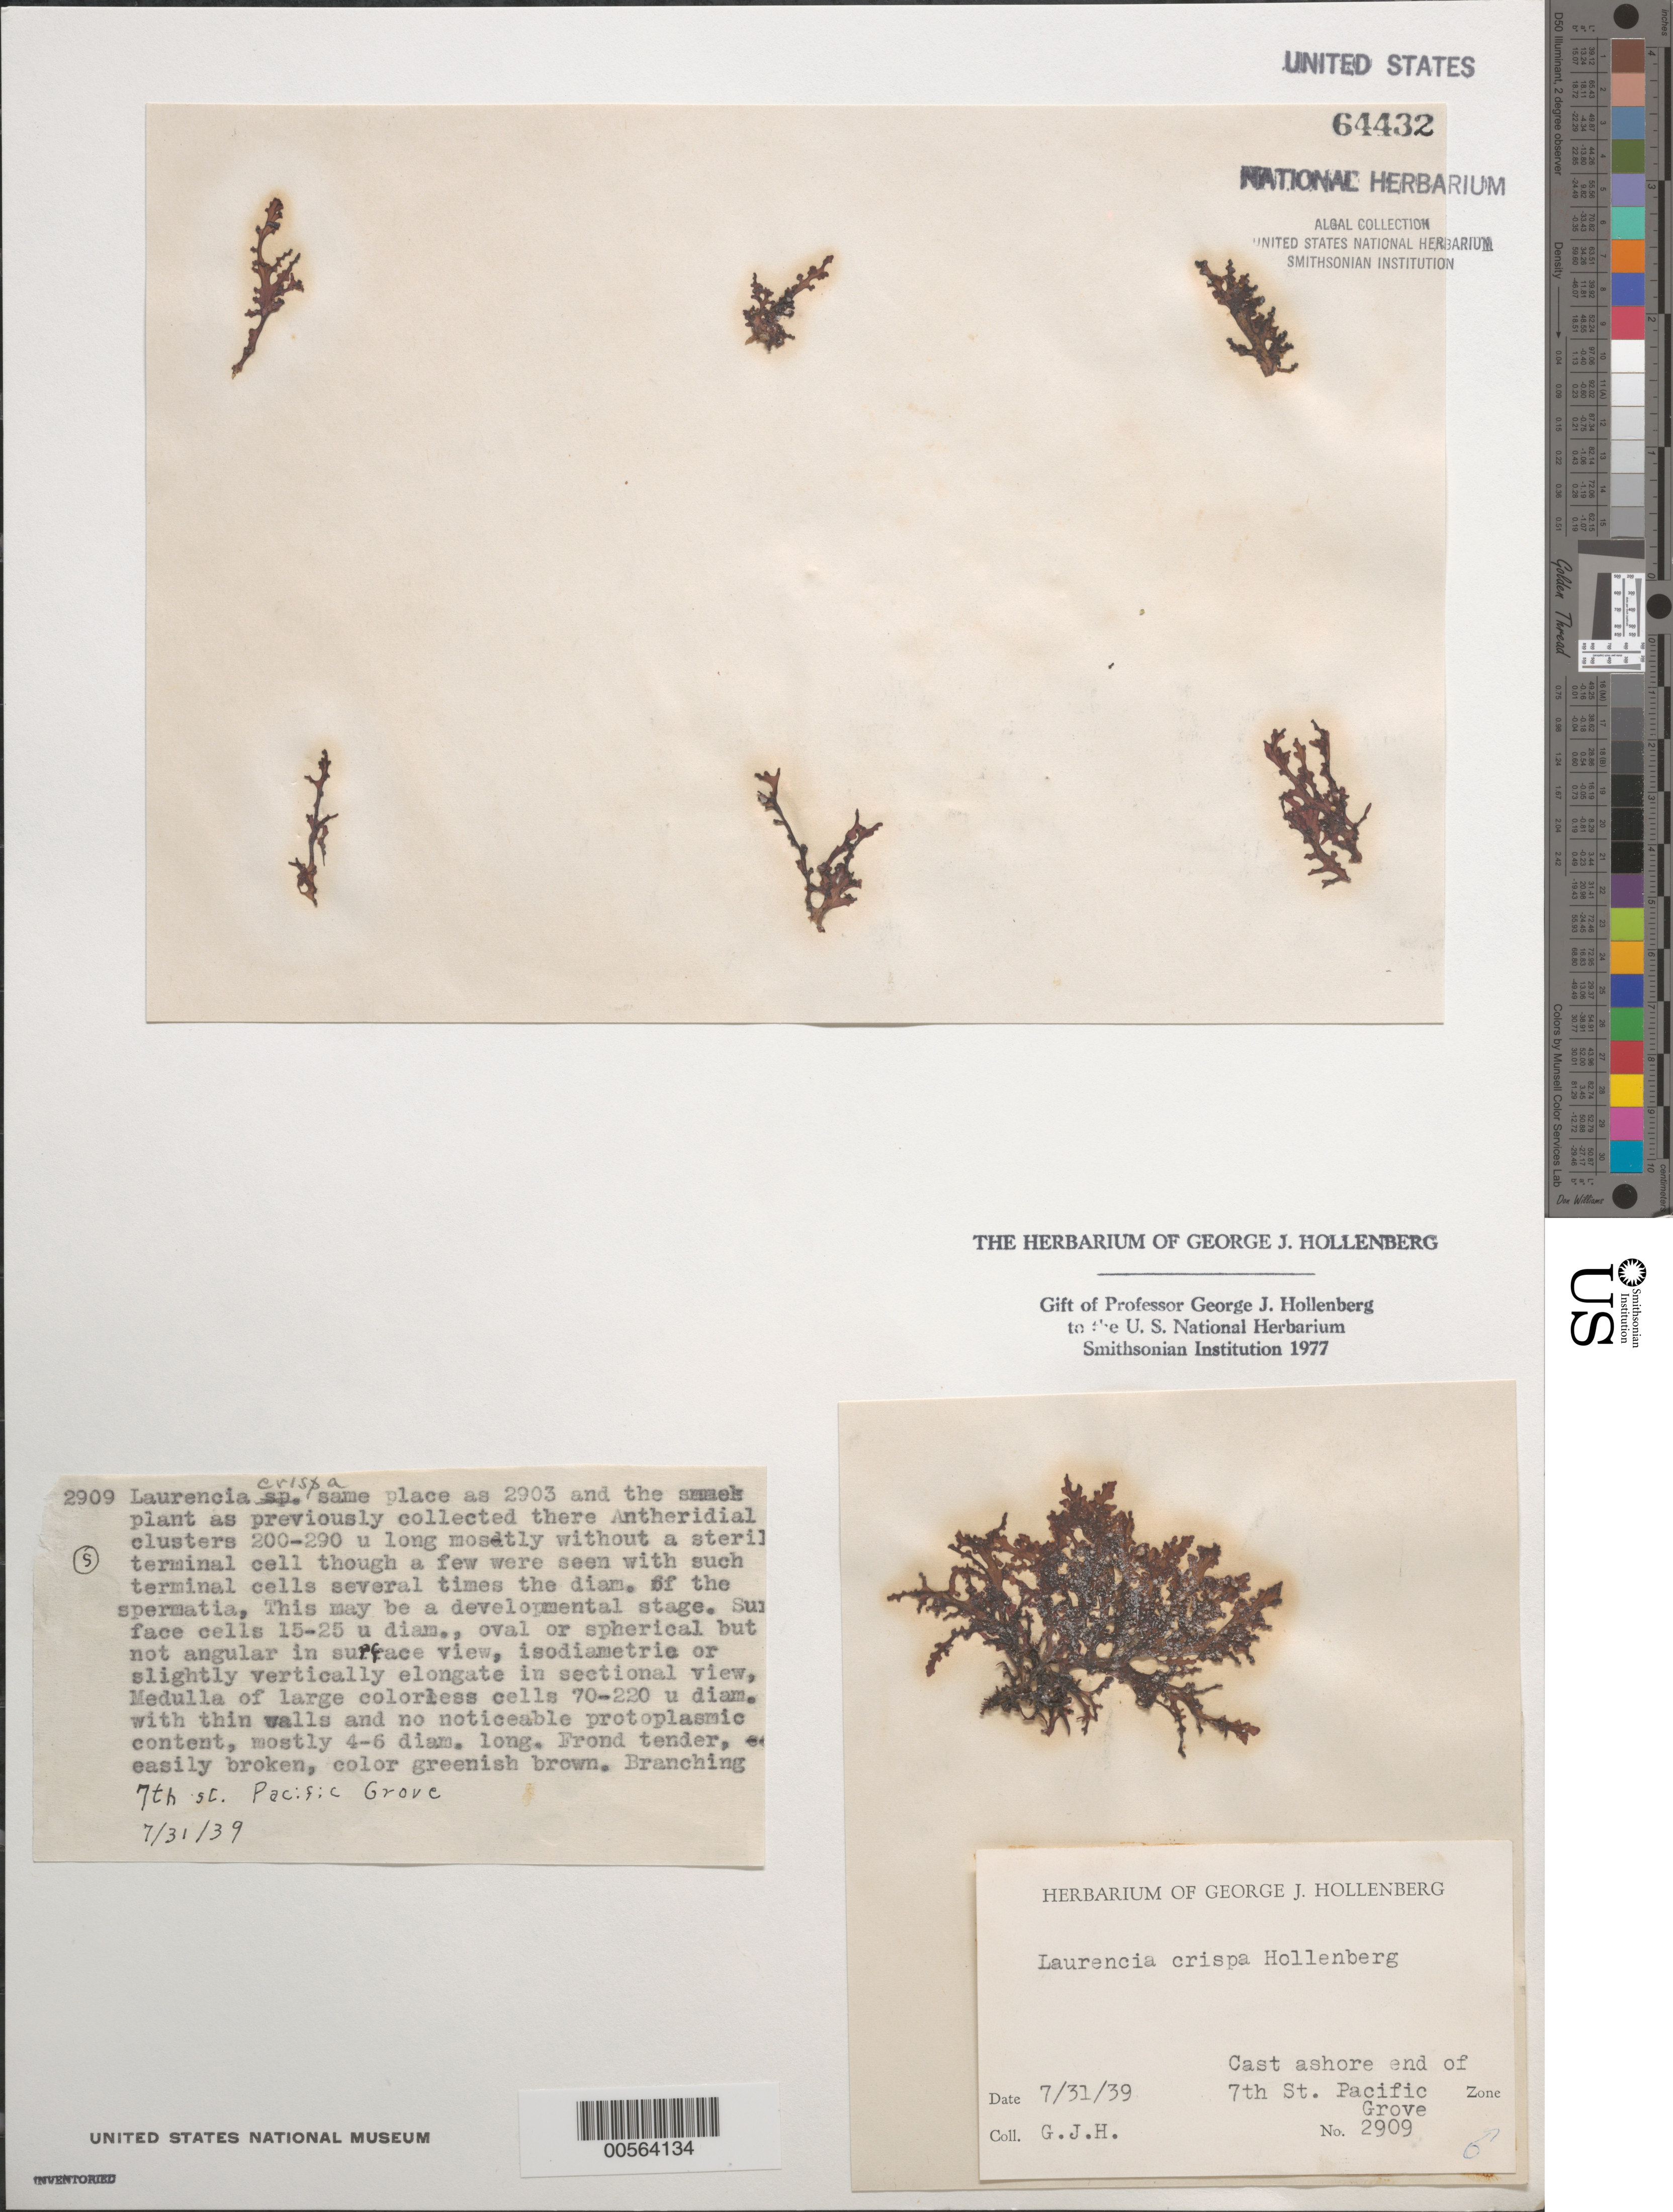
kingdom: Plantae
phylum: Rhodophyta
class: Florideophyceae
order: Ceramiales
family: Rhodomelaceae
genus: Osmundea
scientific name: Osmundea crispa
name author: (Hollenb.) K.W. Nam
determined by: Algae name updating Project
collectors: G. Hollenberg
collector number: GJH 2909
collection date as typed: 31 Aug 1939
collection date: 1939-08-31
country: United States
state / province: California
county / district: Monterey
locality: Pacific Grove, end of 7th Street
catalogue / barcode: US 64432